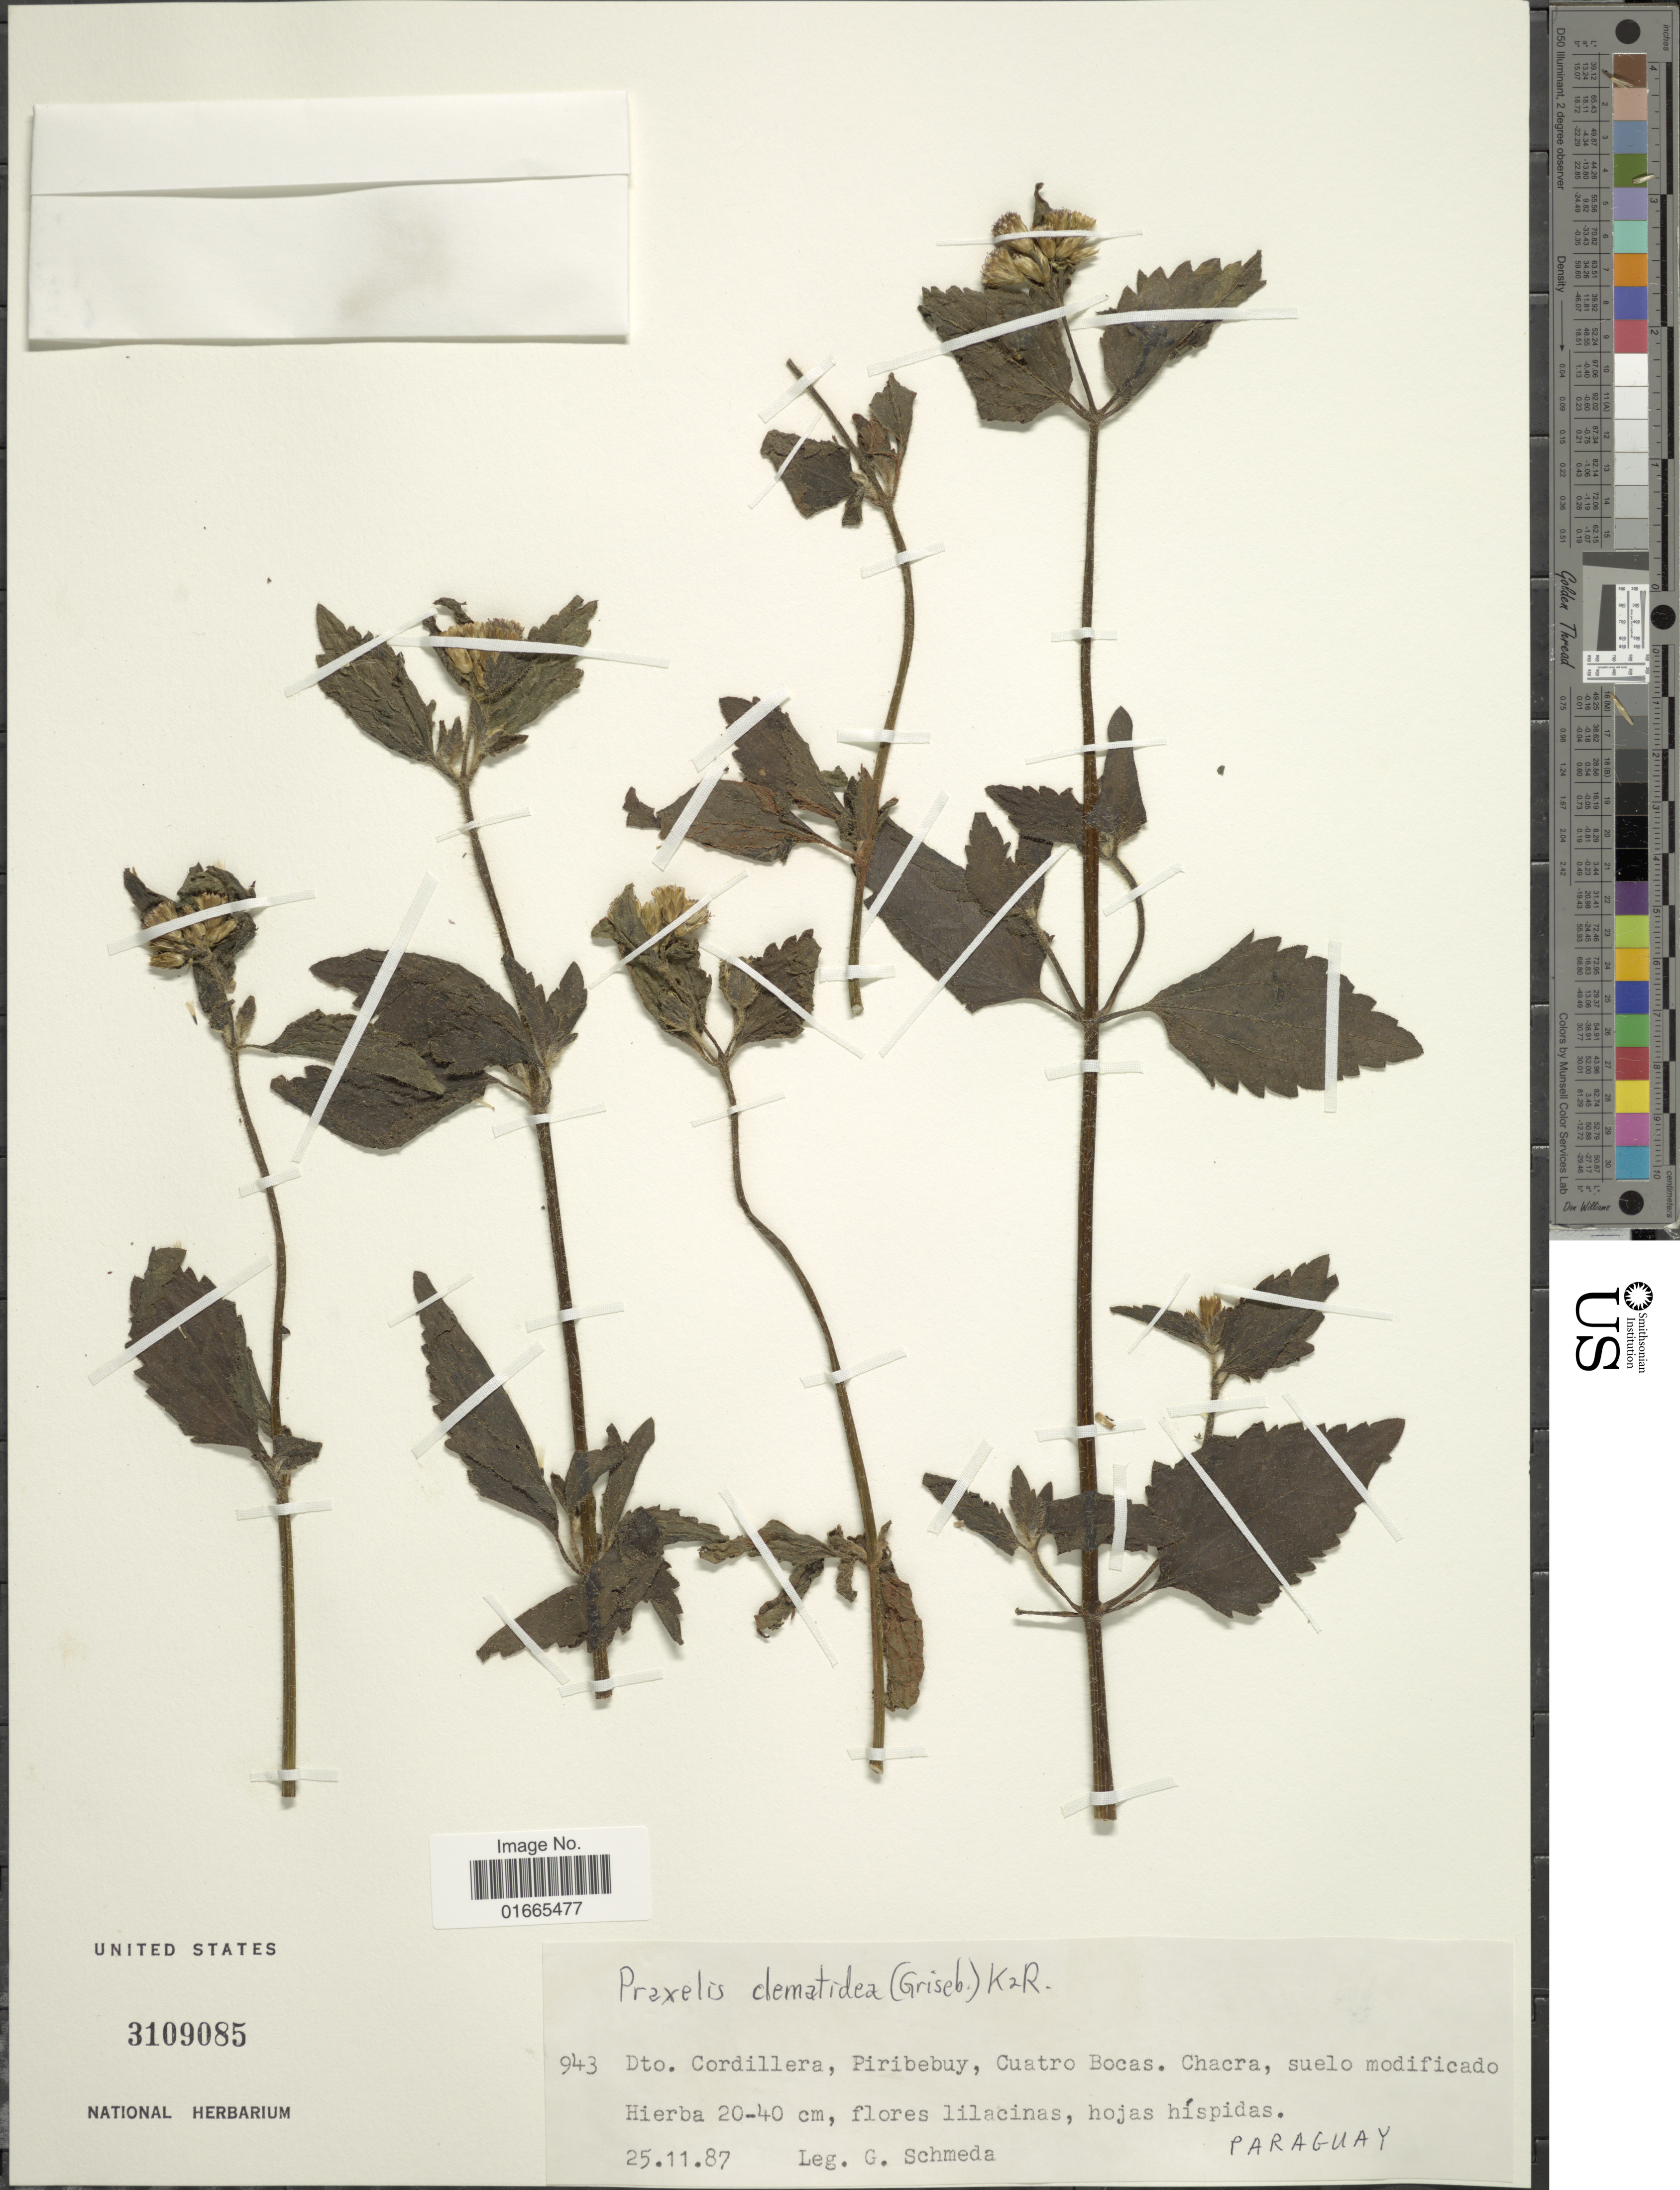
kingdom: Plantae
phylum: Tracheophyta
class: Magnoliopsida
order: Asterales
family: Asteraceae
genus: Praxelis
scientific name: Praxelis clematidea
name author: (Griseb.) R.M. King & H. Rob.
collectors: G. Schmeda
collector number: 943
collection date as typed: Transcribed d/m/y: 25/11/87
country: Paraguay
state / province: Cordillera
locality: Dto. Cordillera, Piribebuy, Cuatro Bocas. Chacra.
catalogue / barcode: US 3109085